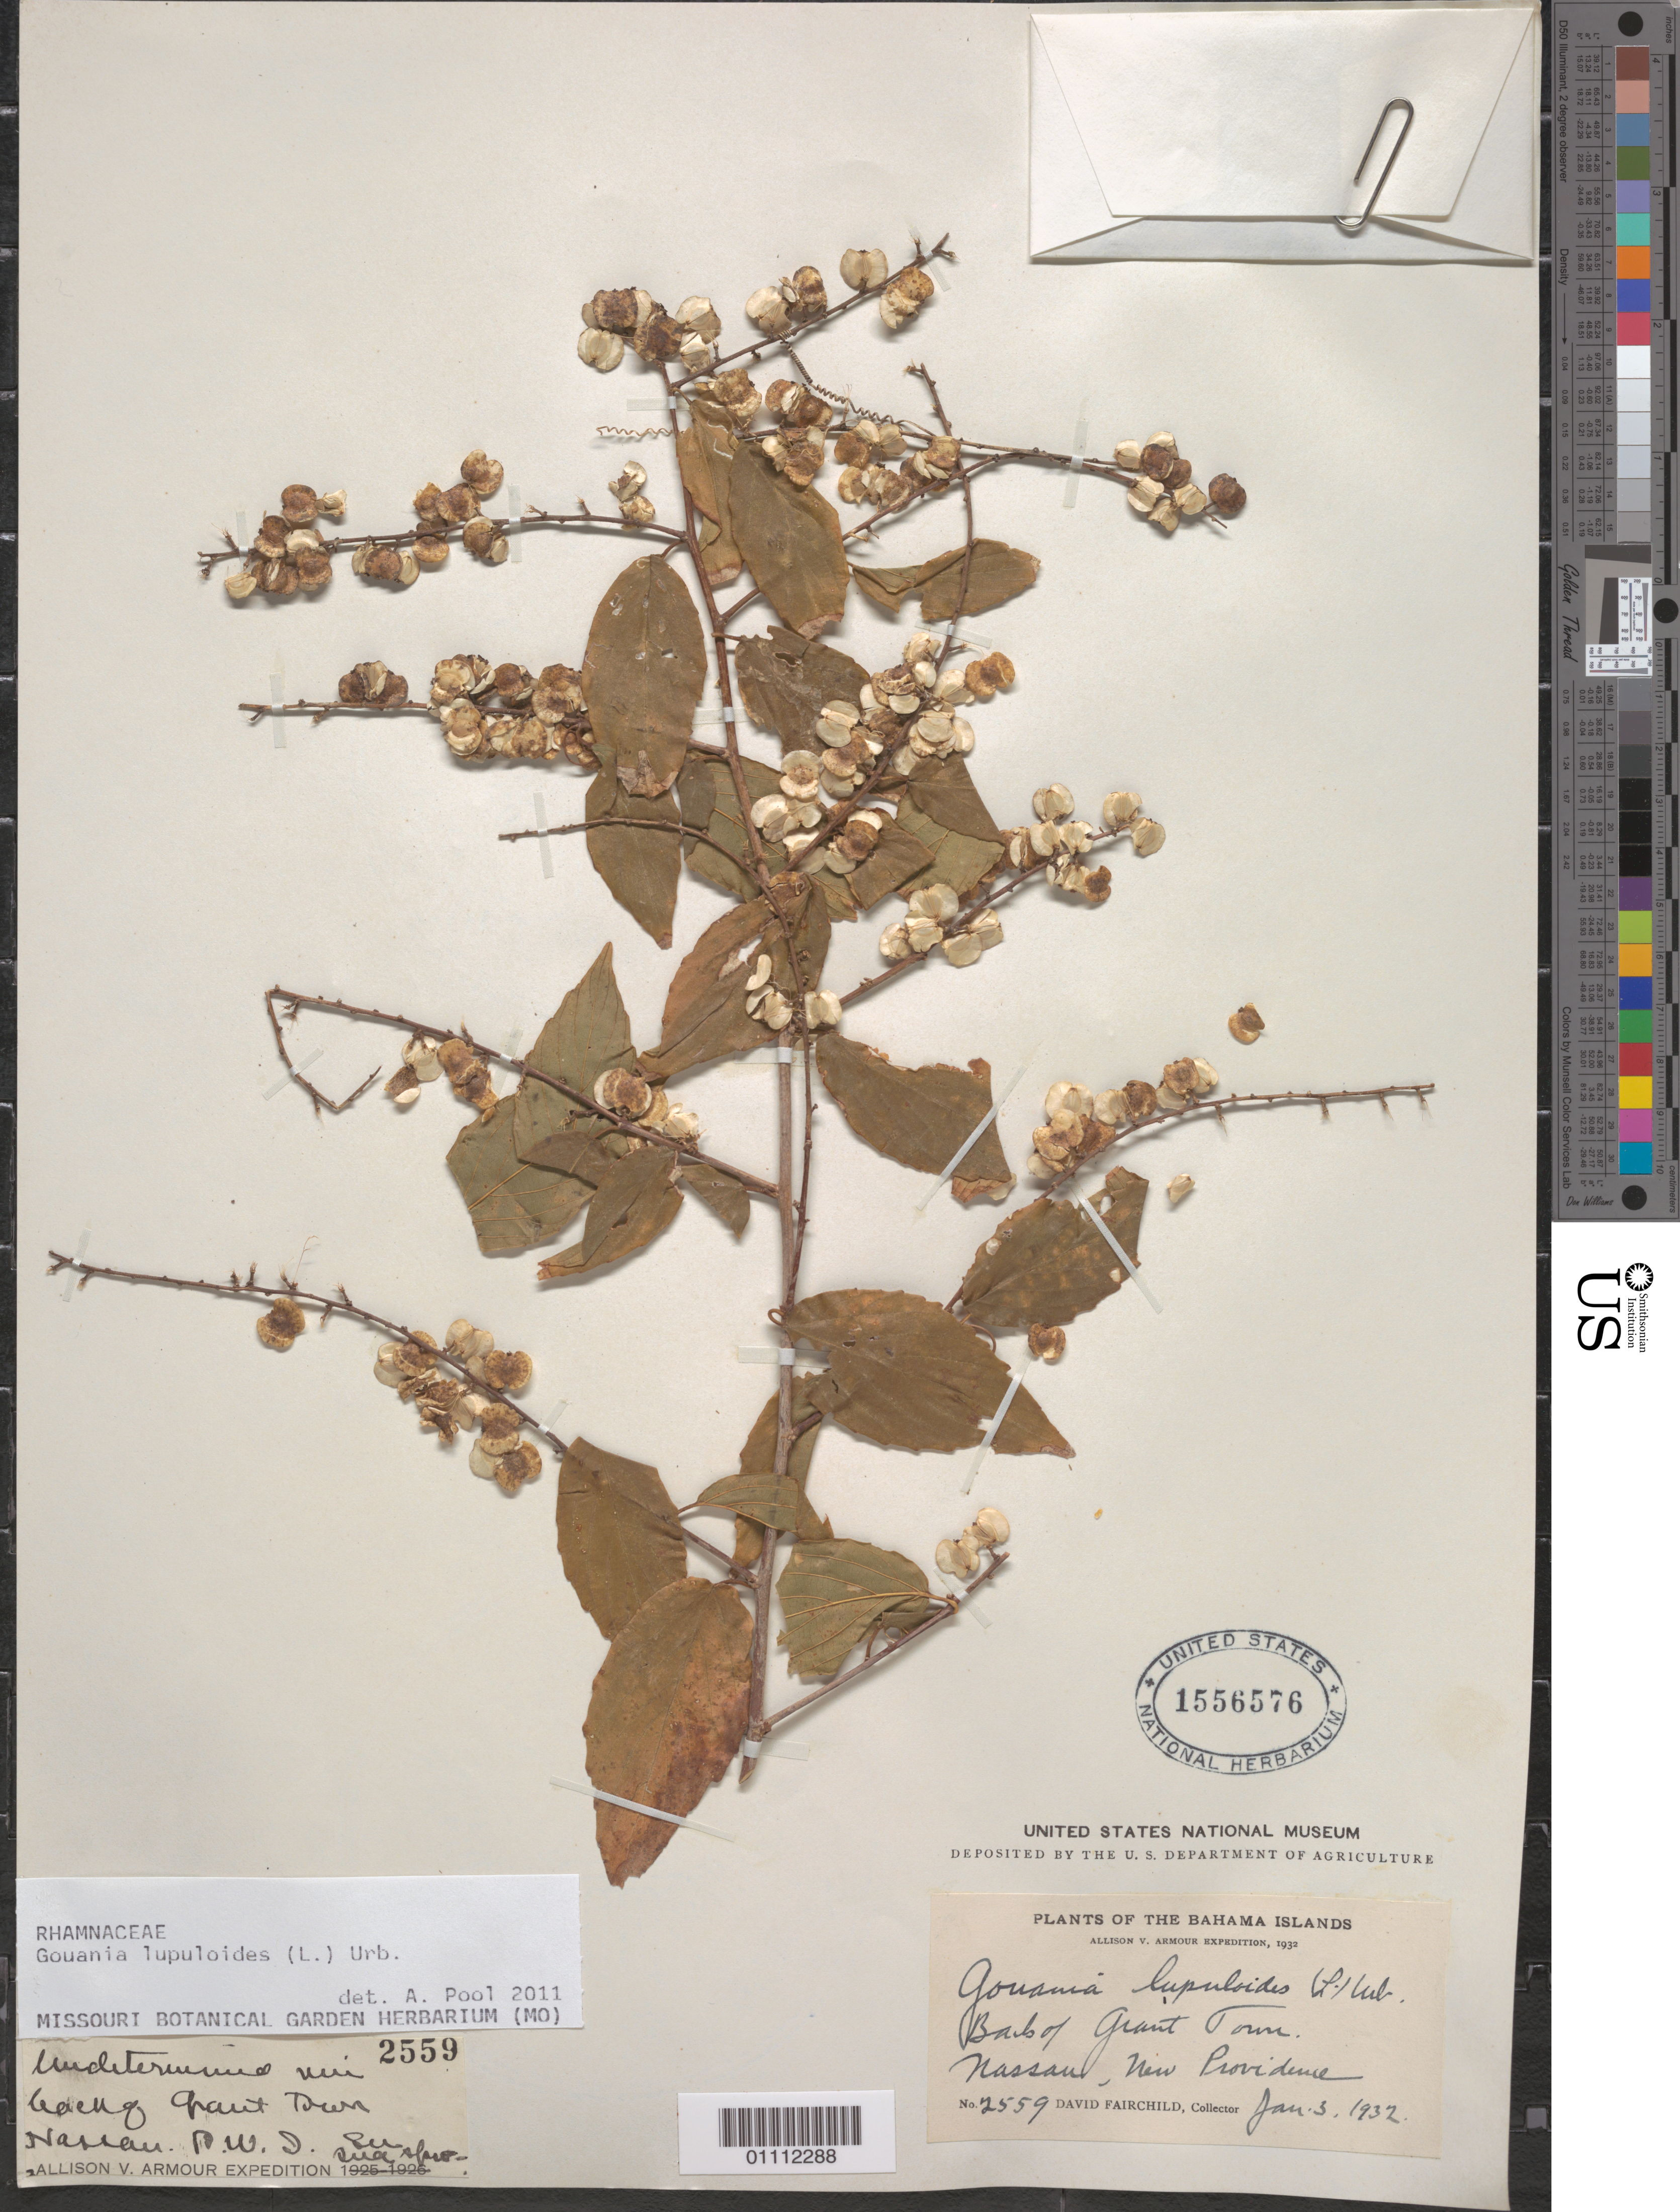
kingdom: Plantae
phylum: Tracheophyta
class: Magnoliopsida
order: Rosales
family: Rhamnaceae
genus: Gouania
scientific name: Gouania lupuloides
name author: (L.) Urb.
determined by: Pool, A., (MO), Missouri Botanical Garden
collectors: D. Fairchild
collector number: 2559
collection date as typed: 03 Jan 1932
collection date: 1932-01-03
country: Bahamas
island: New Providence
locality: Nassau, back of Grant Town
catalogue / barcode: US 1556576